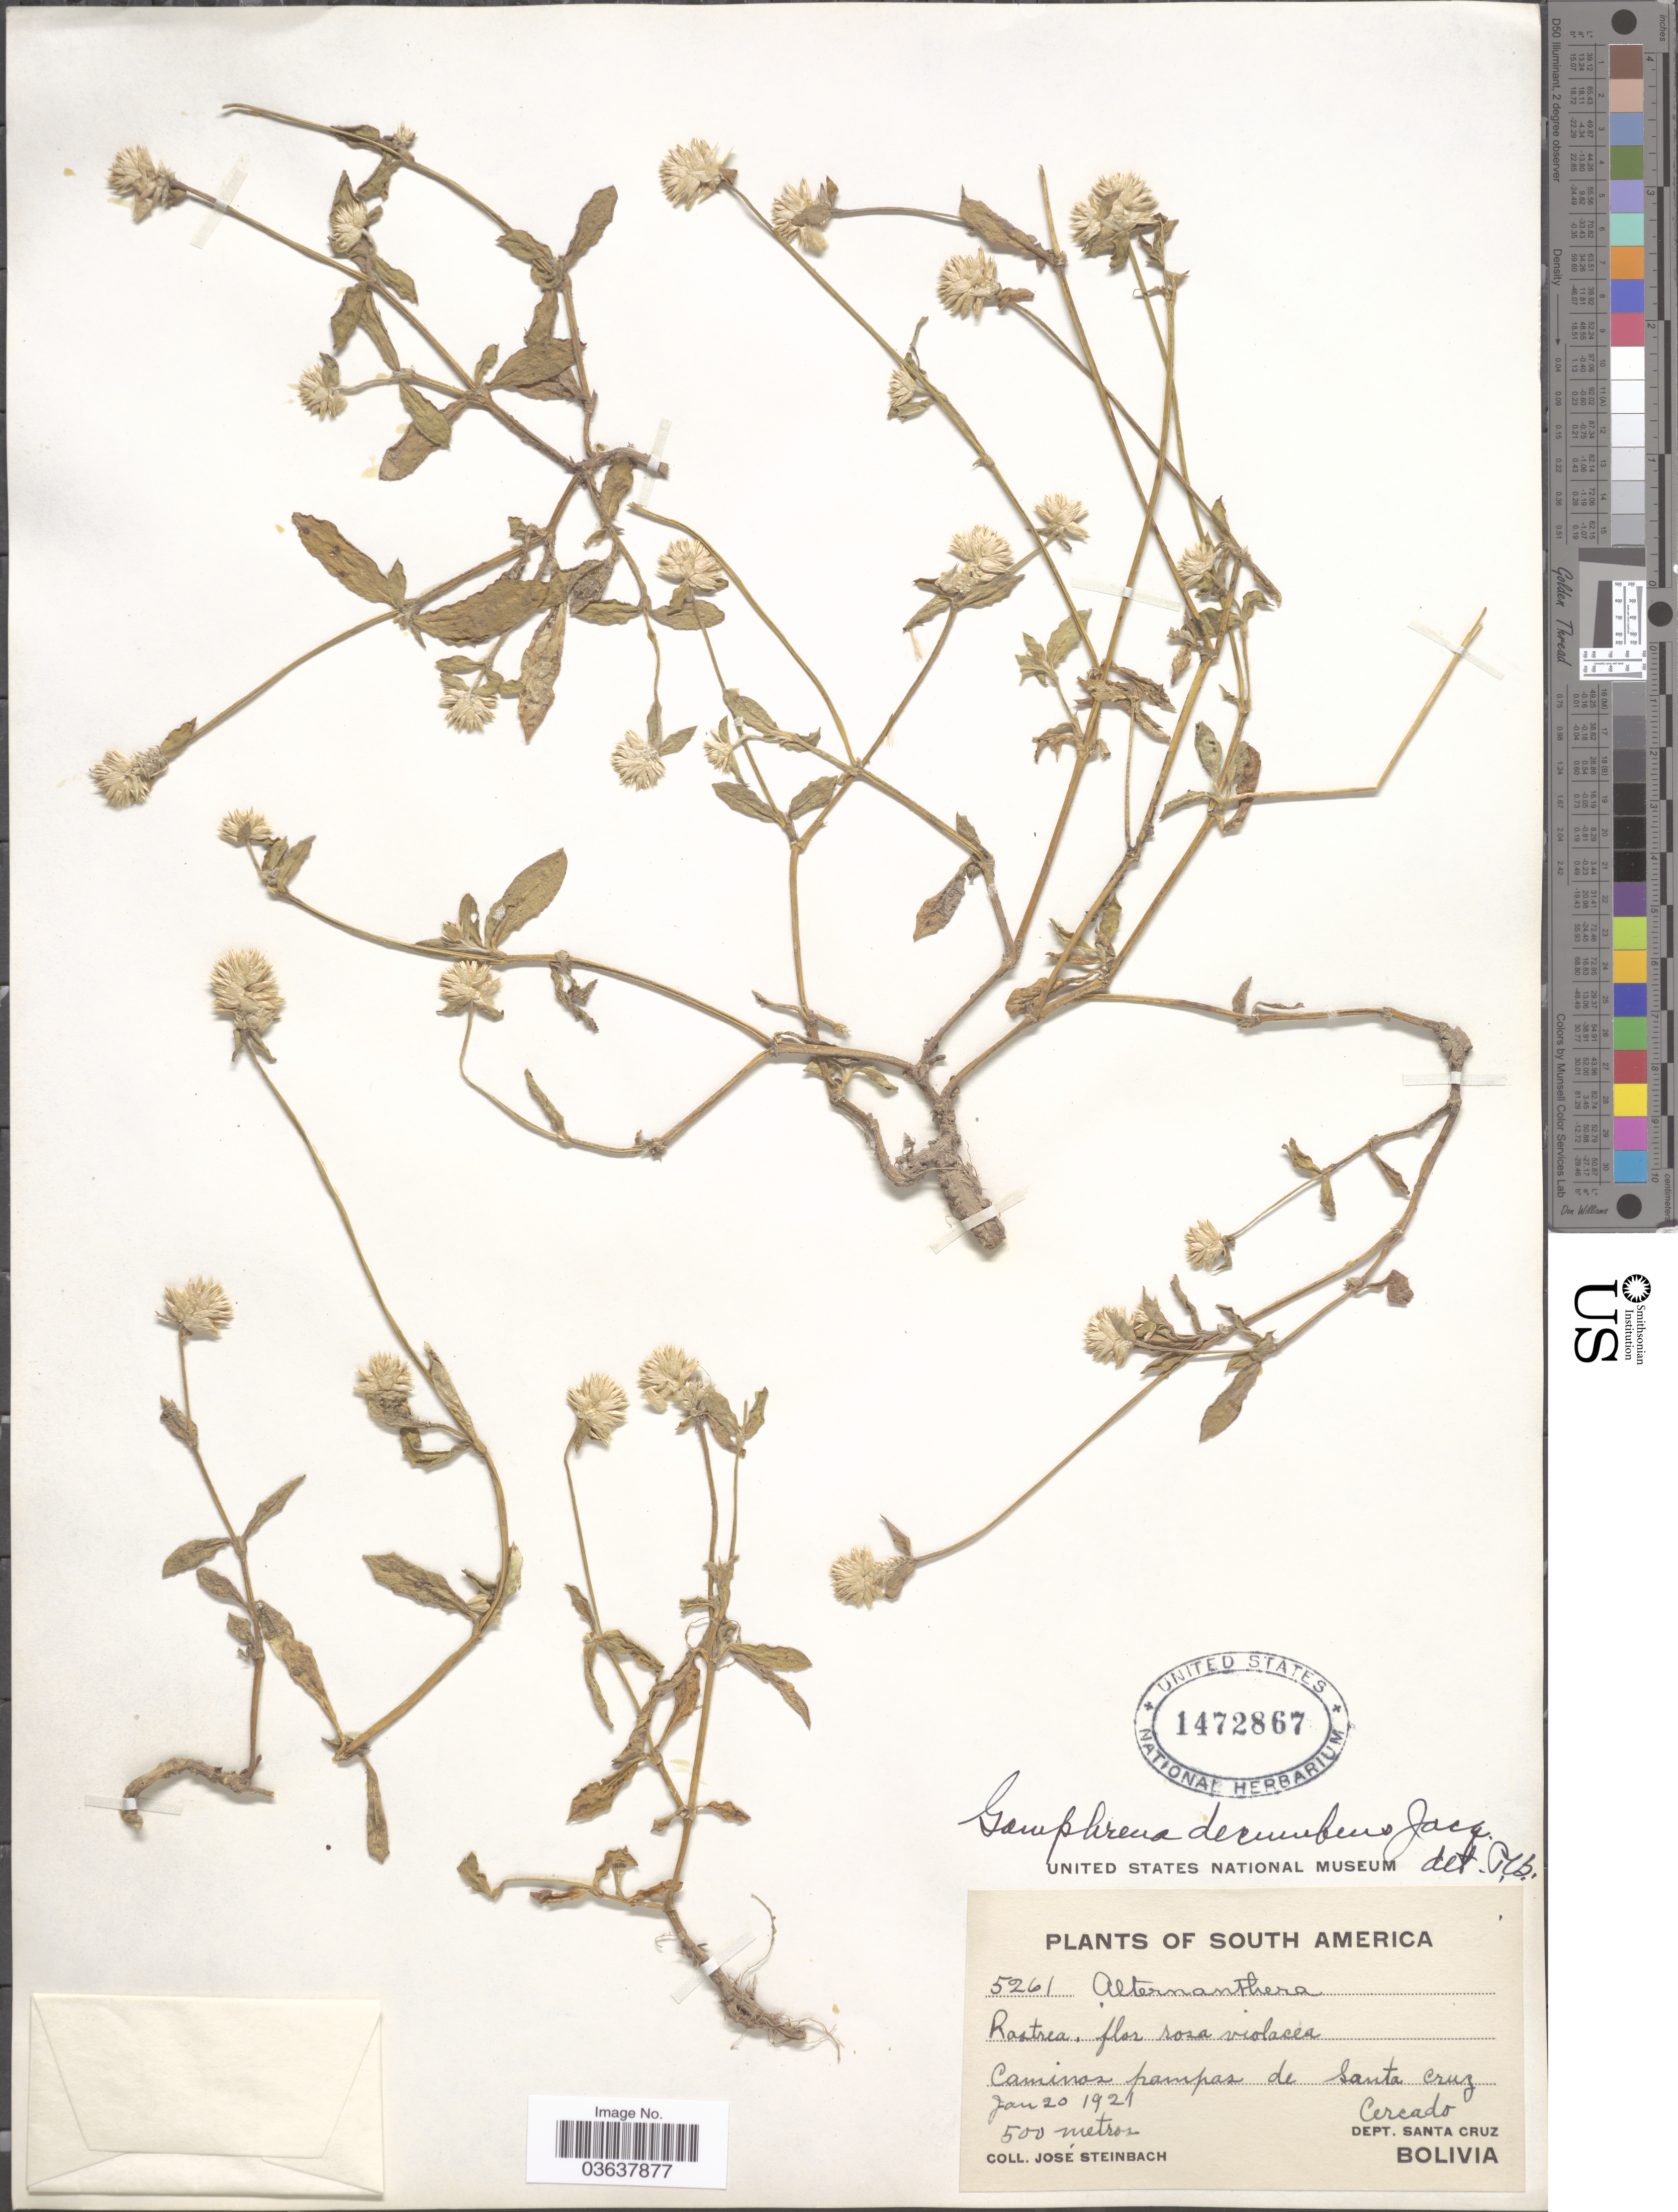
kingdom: Plantae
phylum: Tracheophyta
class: Magnoliopsida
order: Caryophyllales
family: Amaranthaceae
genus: Gomphrena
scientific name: Gomphrena decumbens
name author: Jacq.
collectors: J. Steinbach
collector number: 5261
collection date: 1921-01-20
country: Bolivia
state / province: Santa Cruz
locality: Caminos pampas de Santa Cruz. Cercado Dept. Santa Cruz.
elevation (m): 500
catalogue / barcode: US 1472867